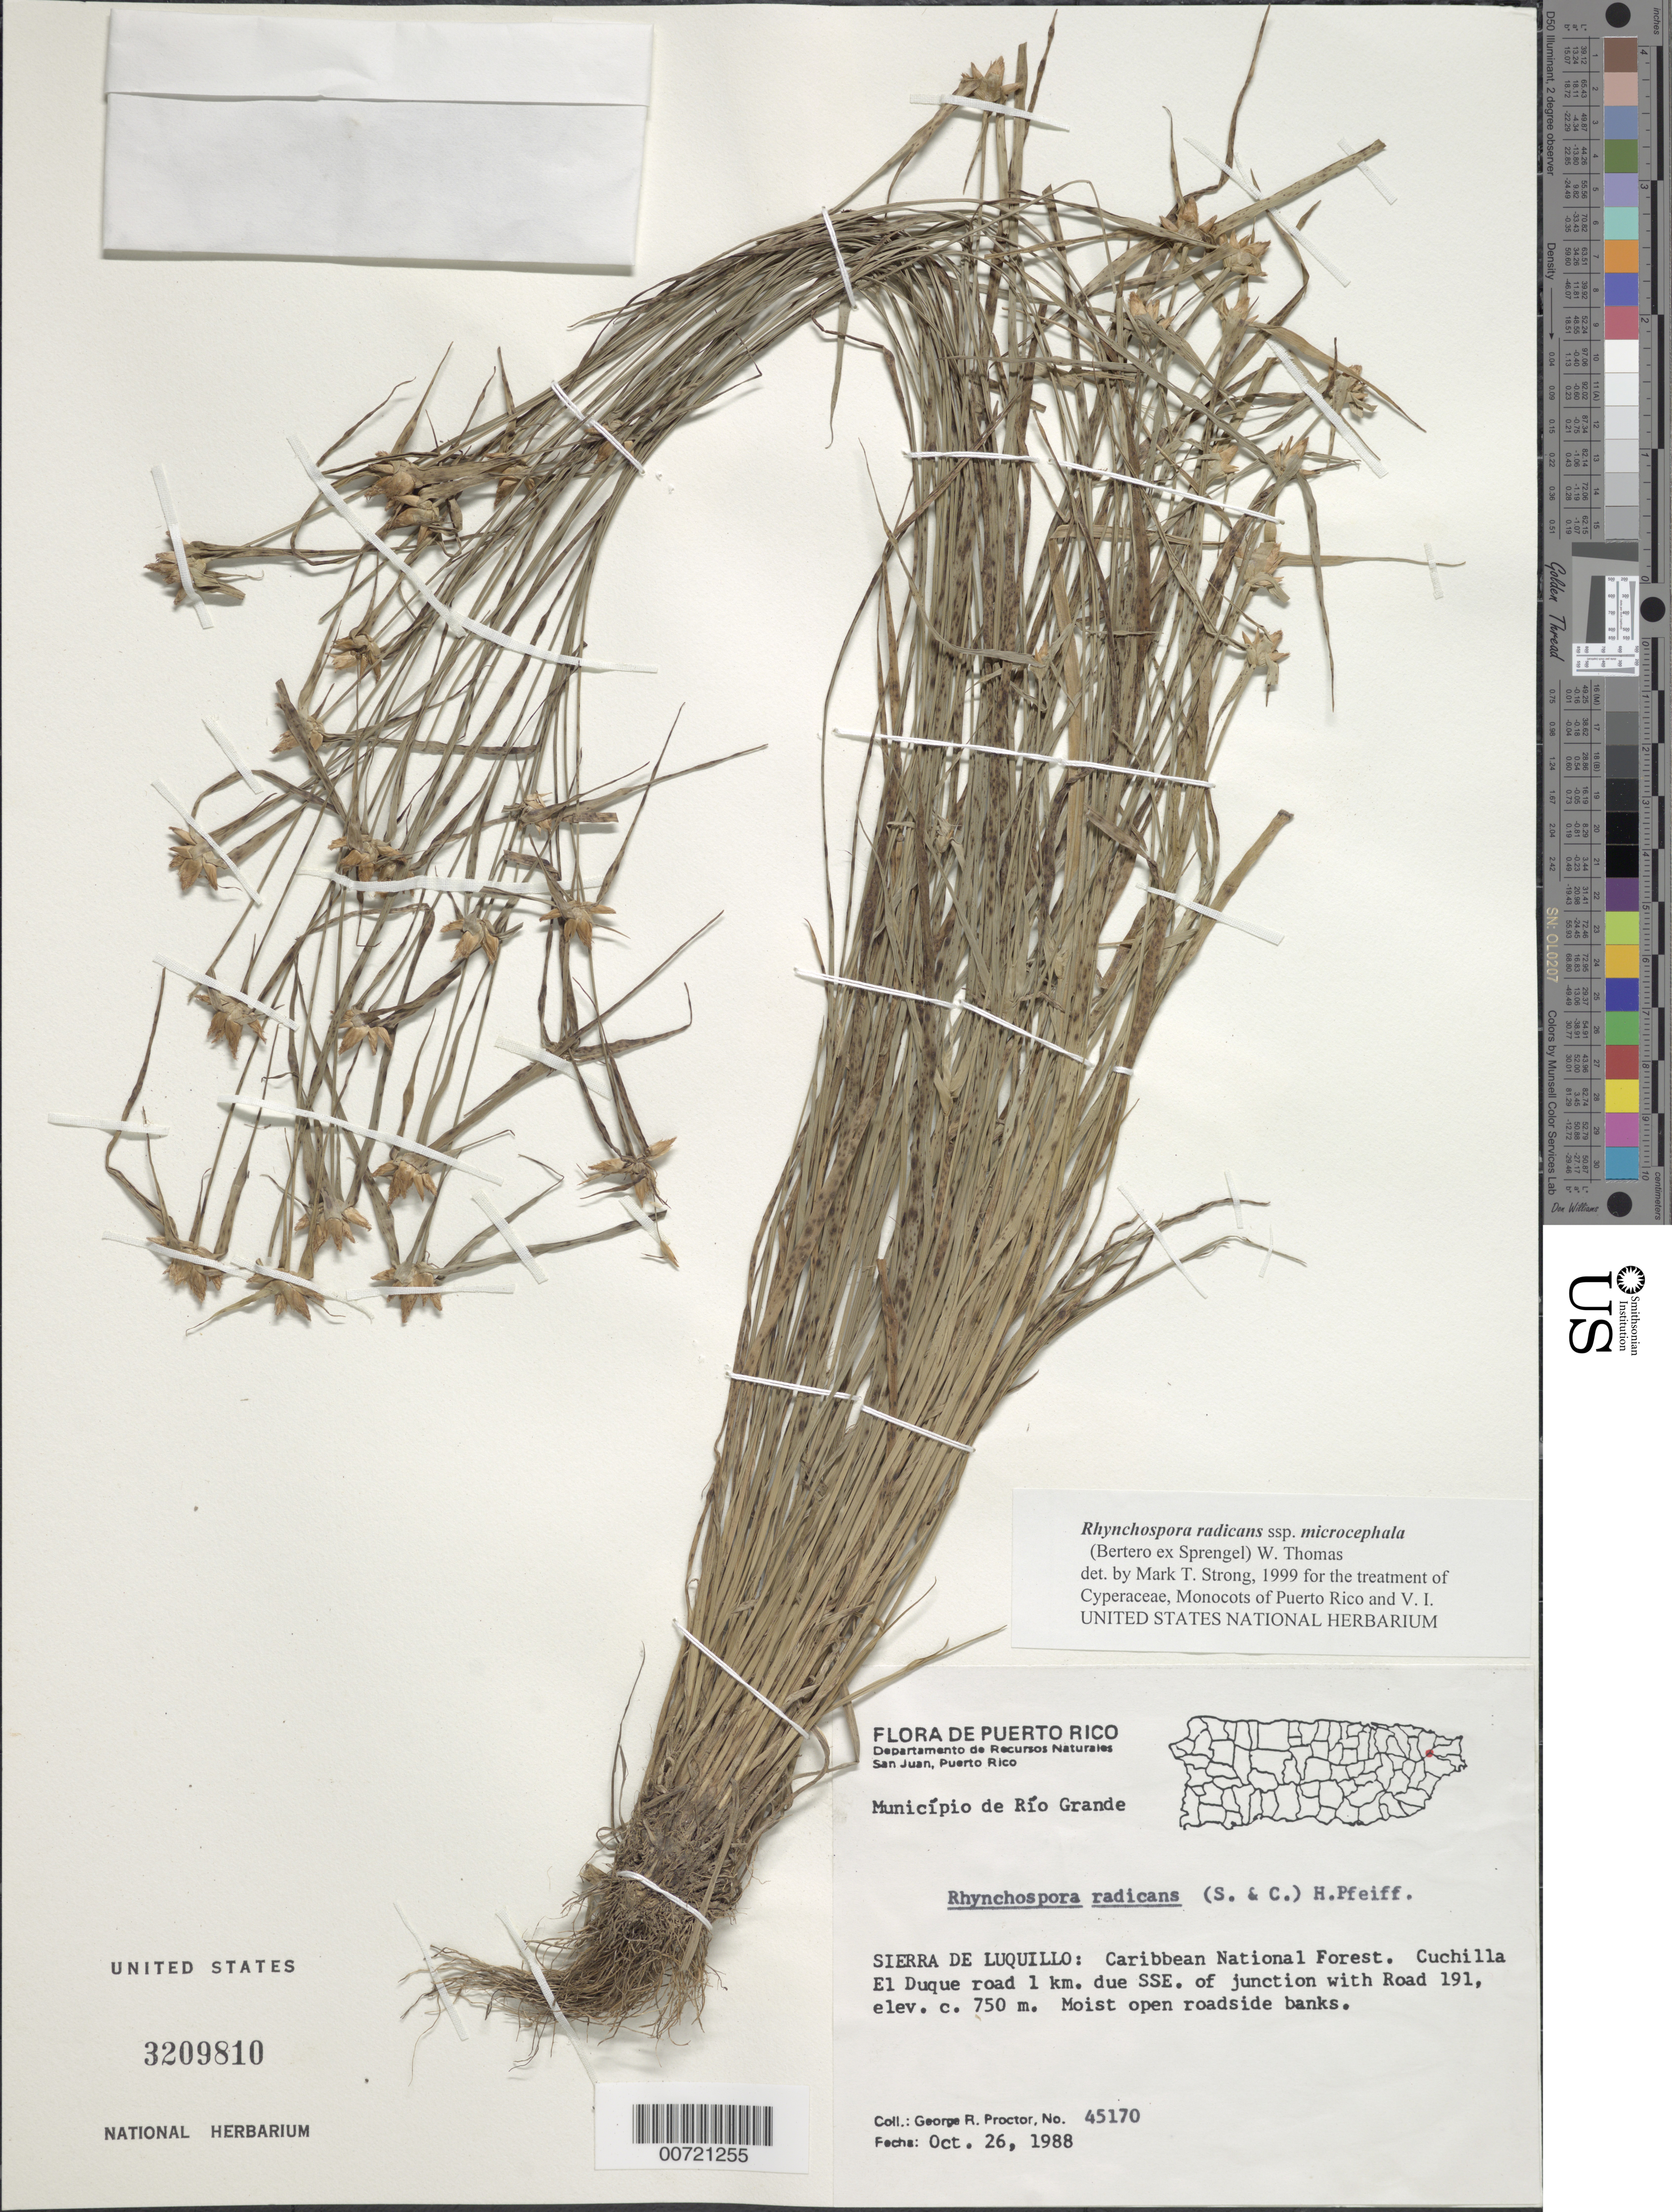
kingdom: Plantae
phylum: Tracheophyta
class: Liliopsida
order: Poales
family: Cyperaceae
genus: Rhynchospora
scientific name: Rhynchospora radicans subsp. microcephala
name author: (Bertero ex Spreng.) W.W. Thomas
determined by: Strong, M. T., (US), Smithsonian Institution - National Museum of Natural History (UNITED STATES)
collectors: G. R. Proctor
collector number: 45170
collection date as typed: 26 Oct 1988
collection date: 1988-10-26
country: Puerto Rico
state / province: Luquillo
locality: Río Grande: Sierra de Luquillo, Caribbean National Forest, Cuchilla El Duque road, 1 km due SSE of jct. with Rd. 191.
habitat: Moist open roadside banks.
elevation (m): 750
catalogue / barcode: US 3209810